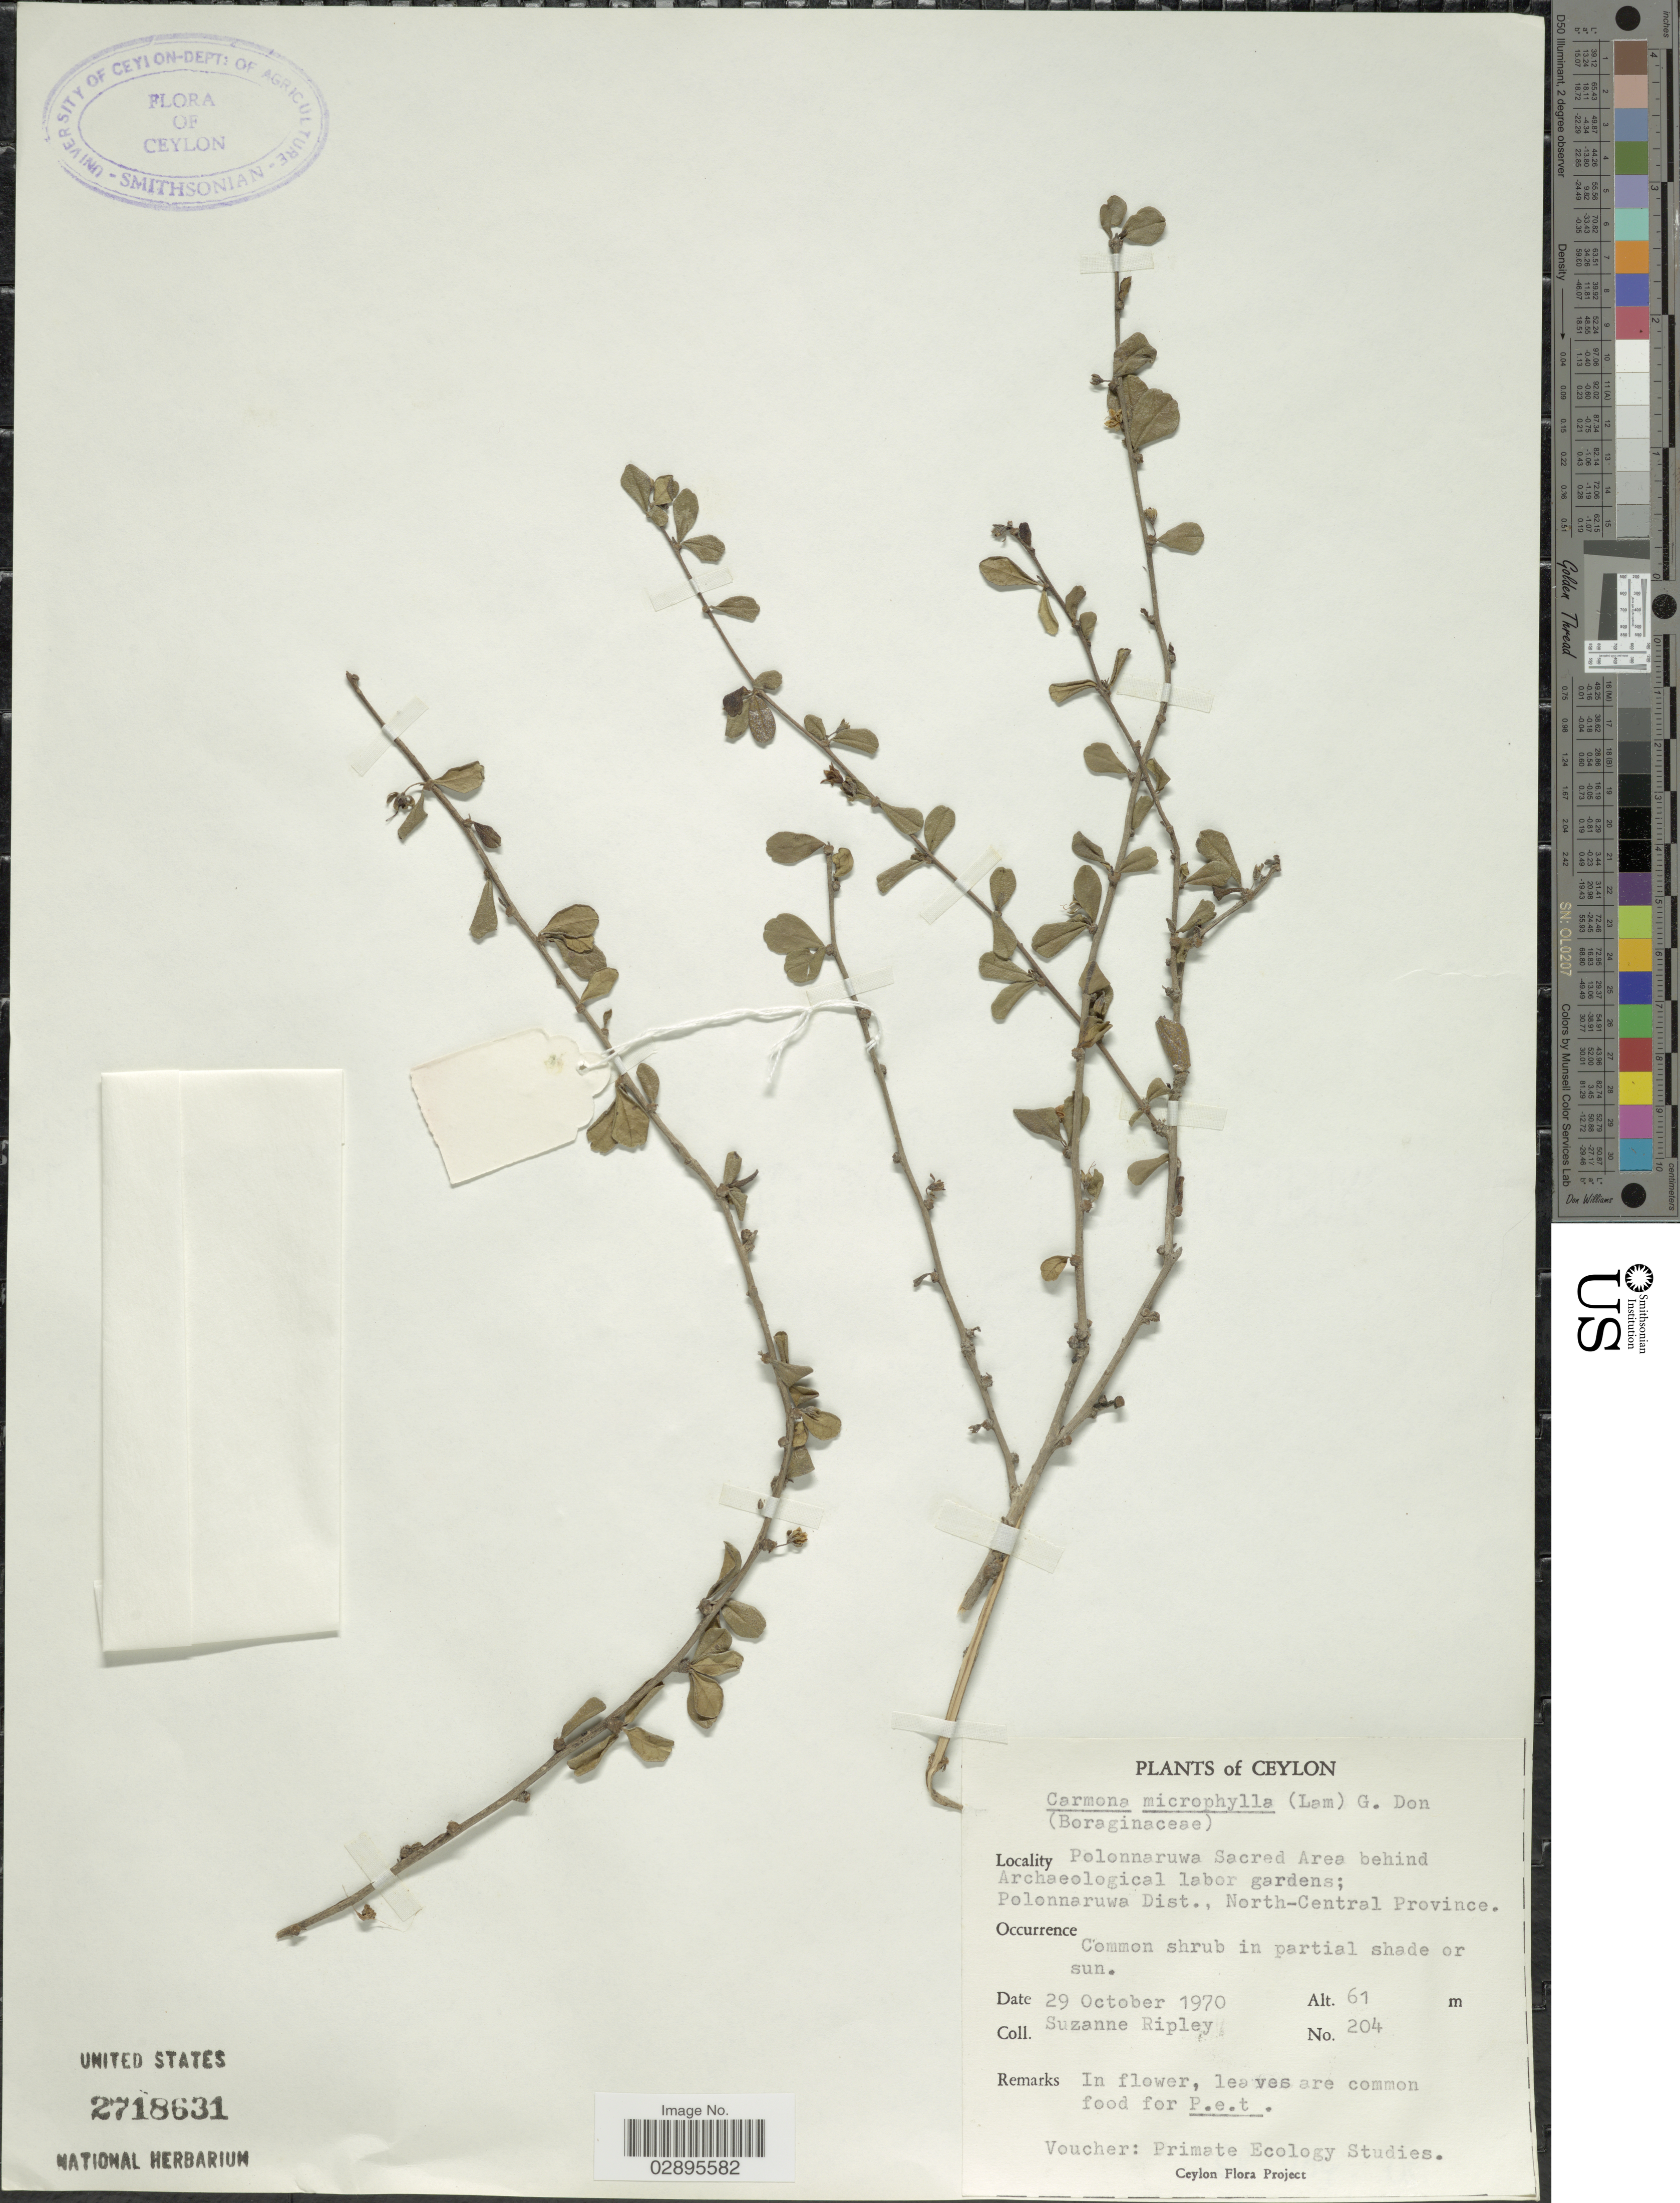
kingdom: Plantae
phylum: Tracheophyta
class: Magnoliopsida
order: Boraginales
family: Ehretiaceae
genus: Ehretia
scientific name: Ehretia microphylla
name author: Lam.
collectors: S. Ripley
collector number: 204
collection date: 1970-10-29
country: Sri Lanka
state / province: North Central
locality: Ceylon. Polonnaruwa Sacred Area behind Archaeological labor gardens; Polonnaruwa Dist.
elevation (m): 61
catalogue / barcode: US 2718631